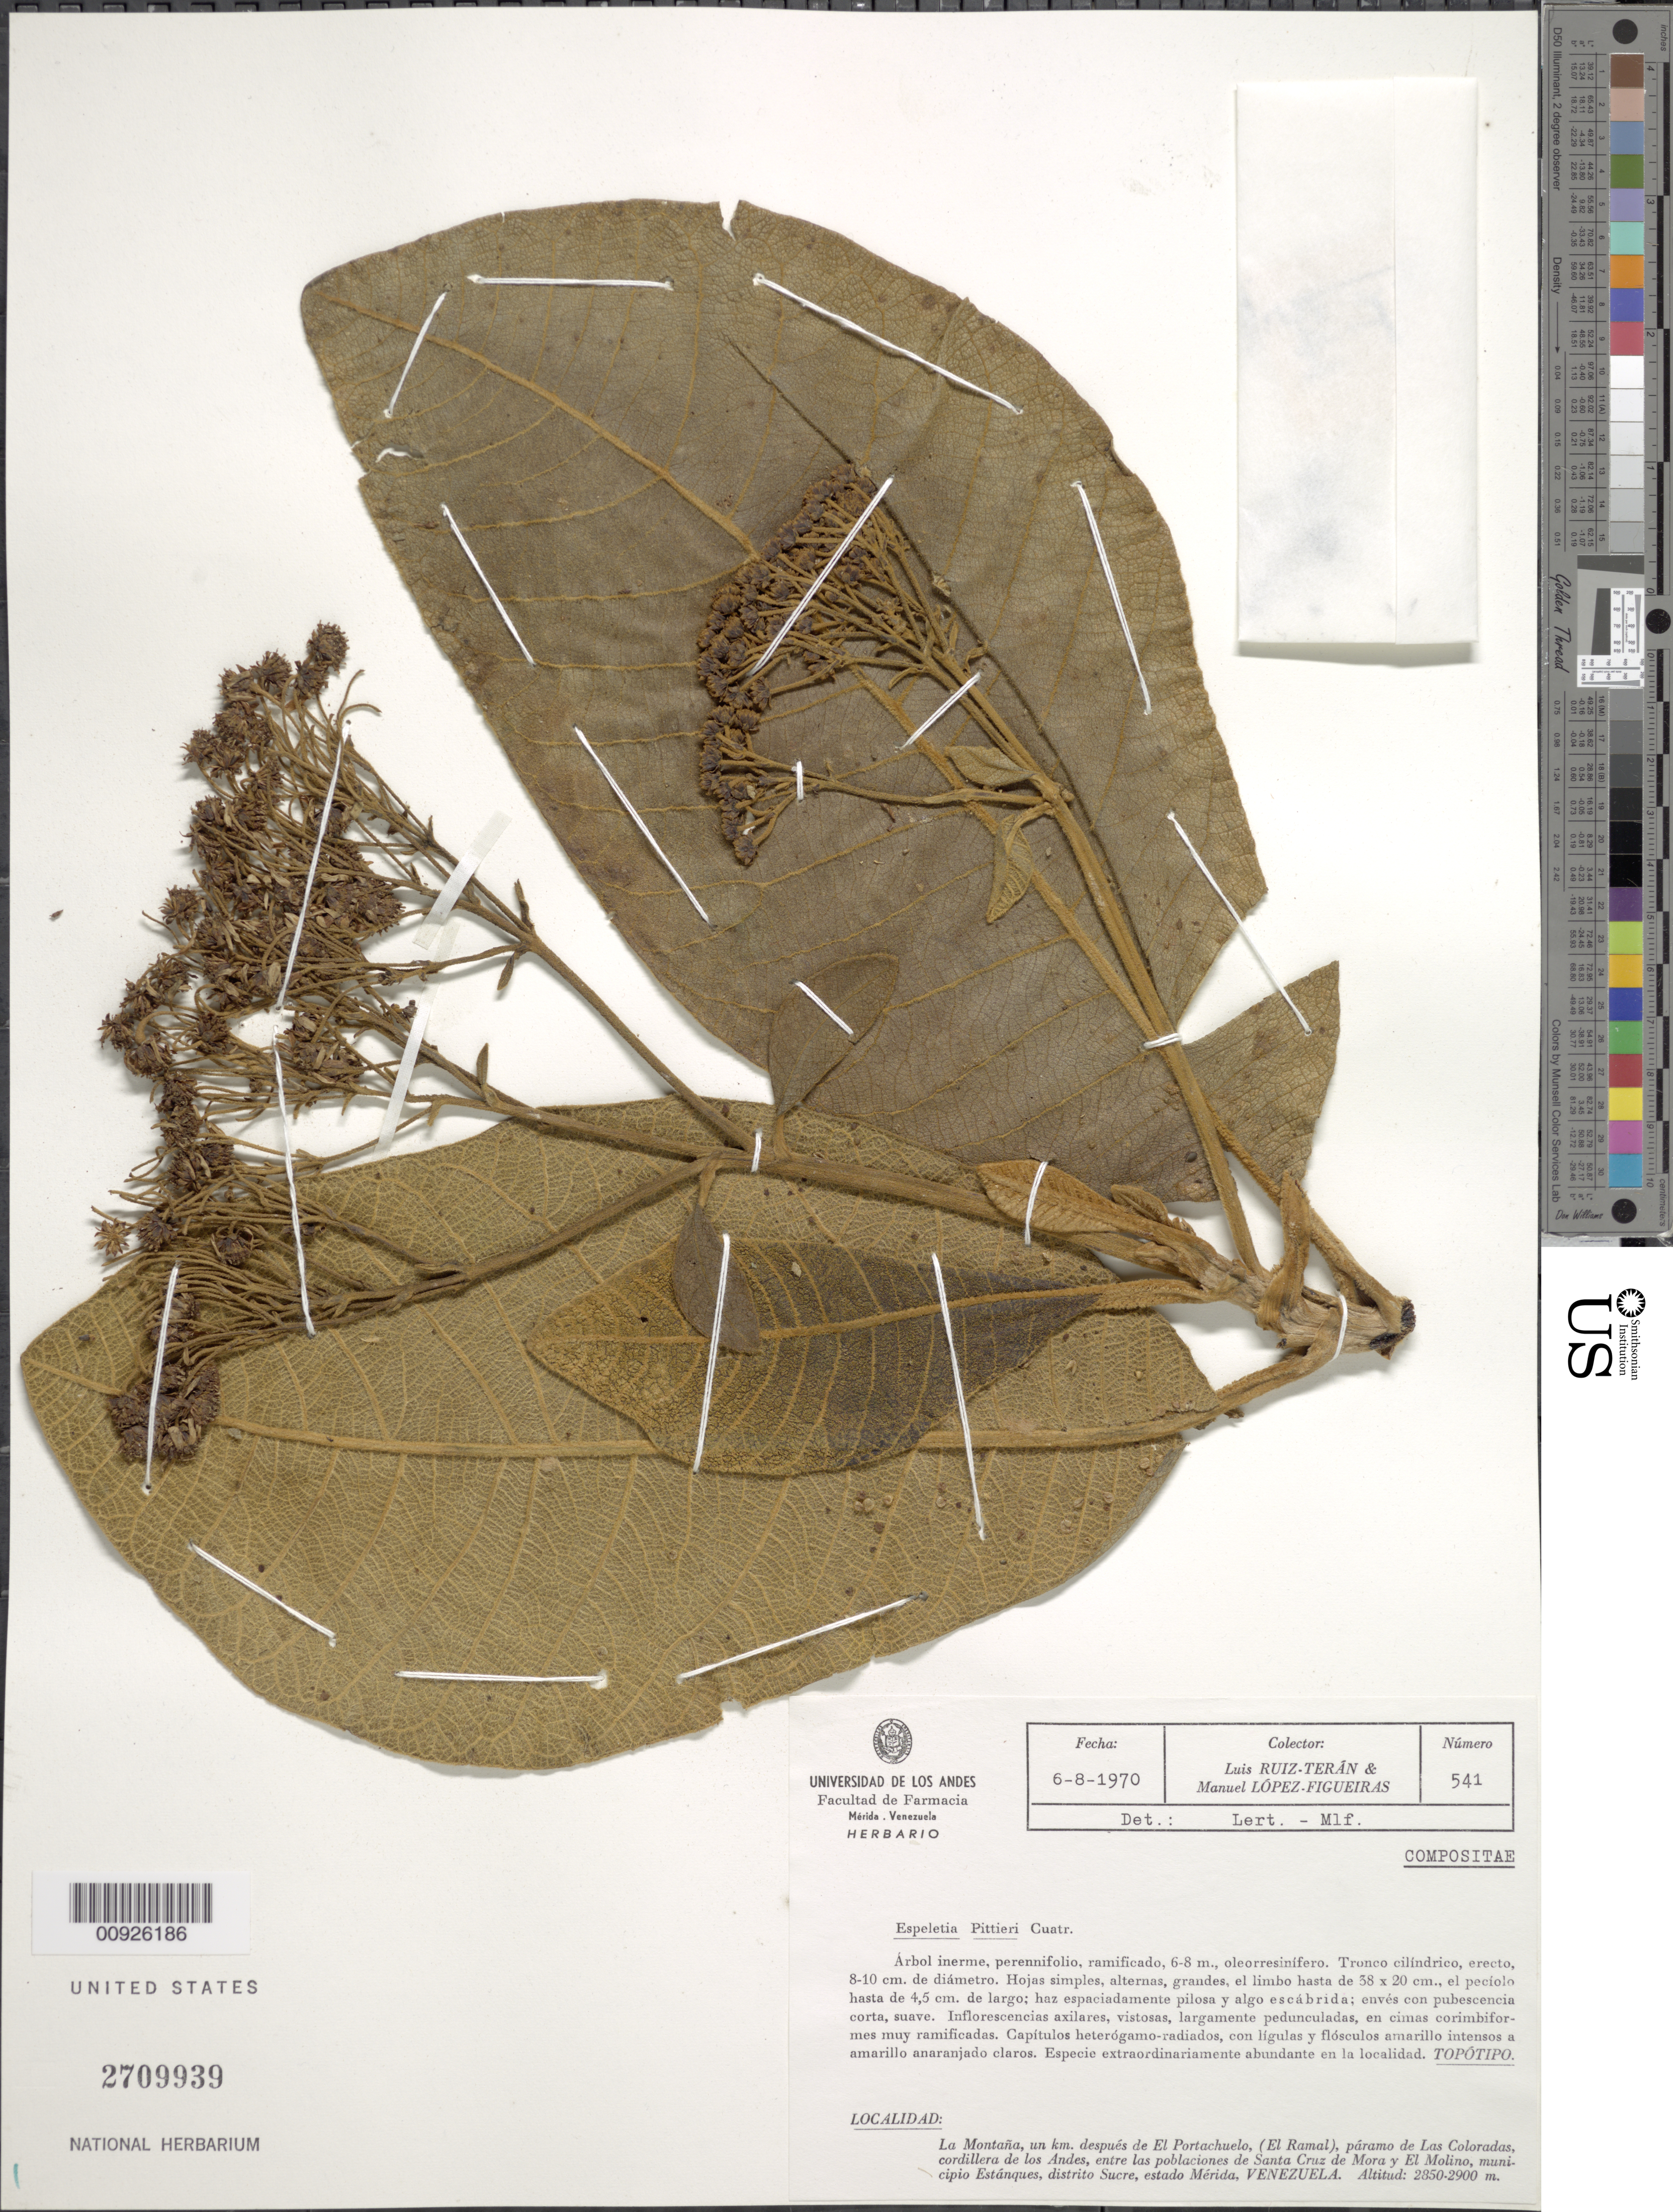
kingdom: Plantae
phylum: Tracheophyta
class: Magnoliopsida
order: Asterales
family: Asteraceae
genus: Carramboa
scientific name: Carramboa badilloi var. pittieri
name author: (Cuatrec.) Cuatrec.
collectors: L. Teran & M. López Figueiras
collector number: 541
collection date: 1970-08-06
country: Venezuela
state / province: Tachira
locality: La Montana, un km. despues de El Portachuelo, (El Ramal), paramo de Las Coloradas, cordillera de los Andes, entre las poblaciones de Santa Cruz de Mora y El Molino, municipio Estanques, distrito Sucre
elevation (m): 2850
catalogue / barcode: US 2709939